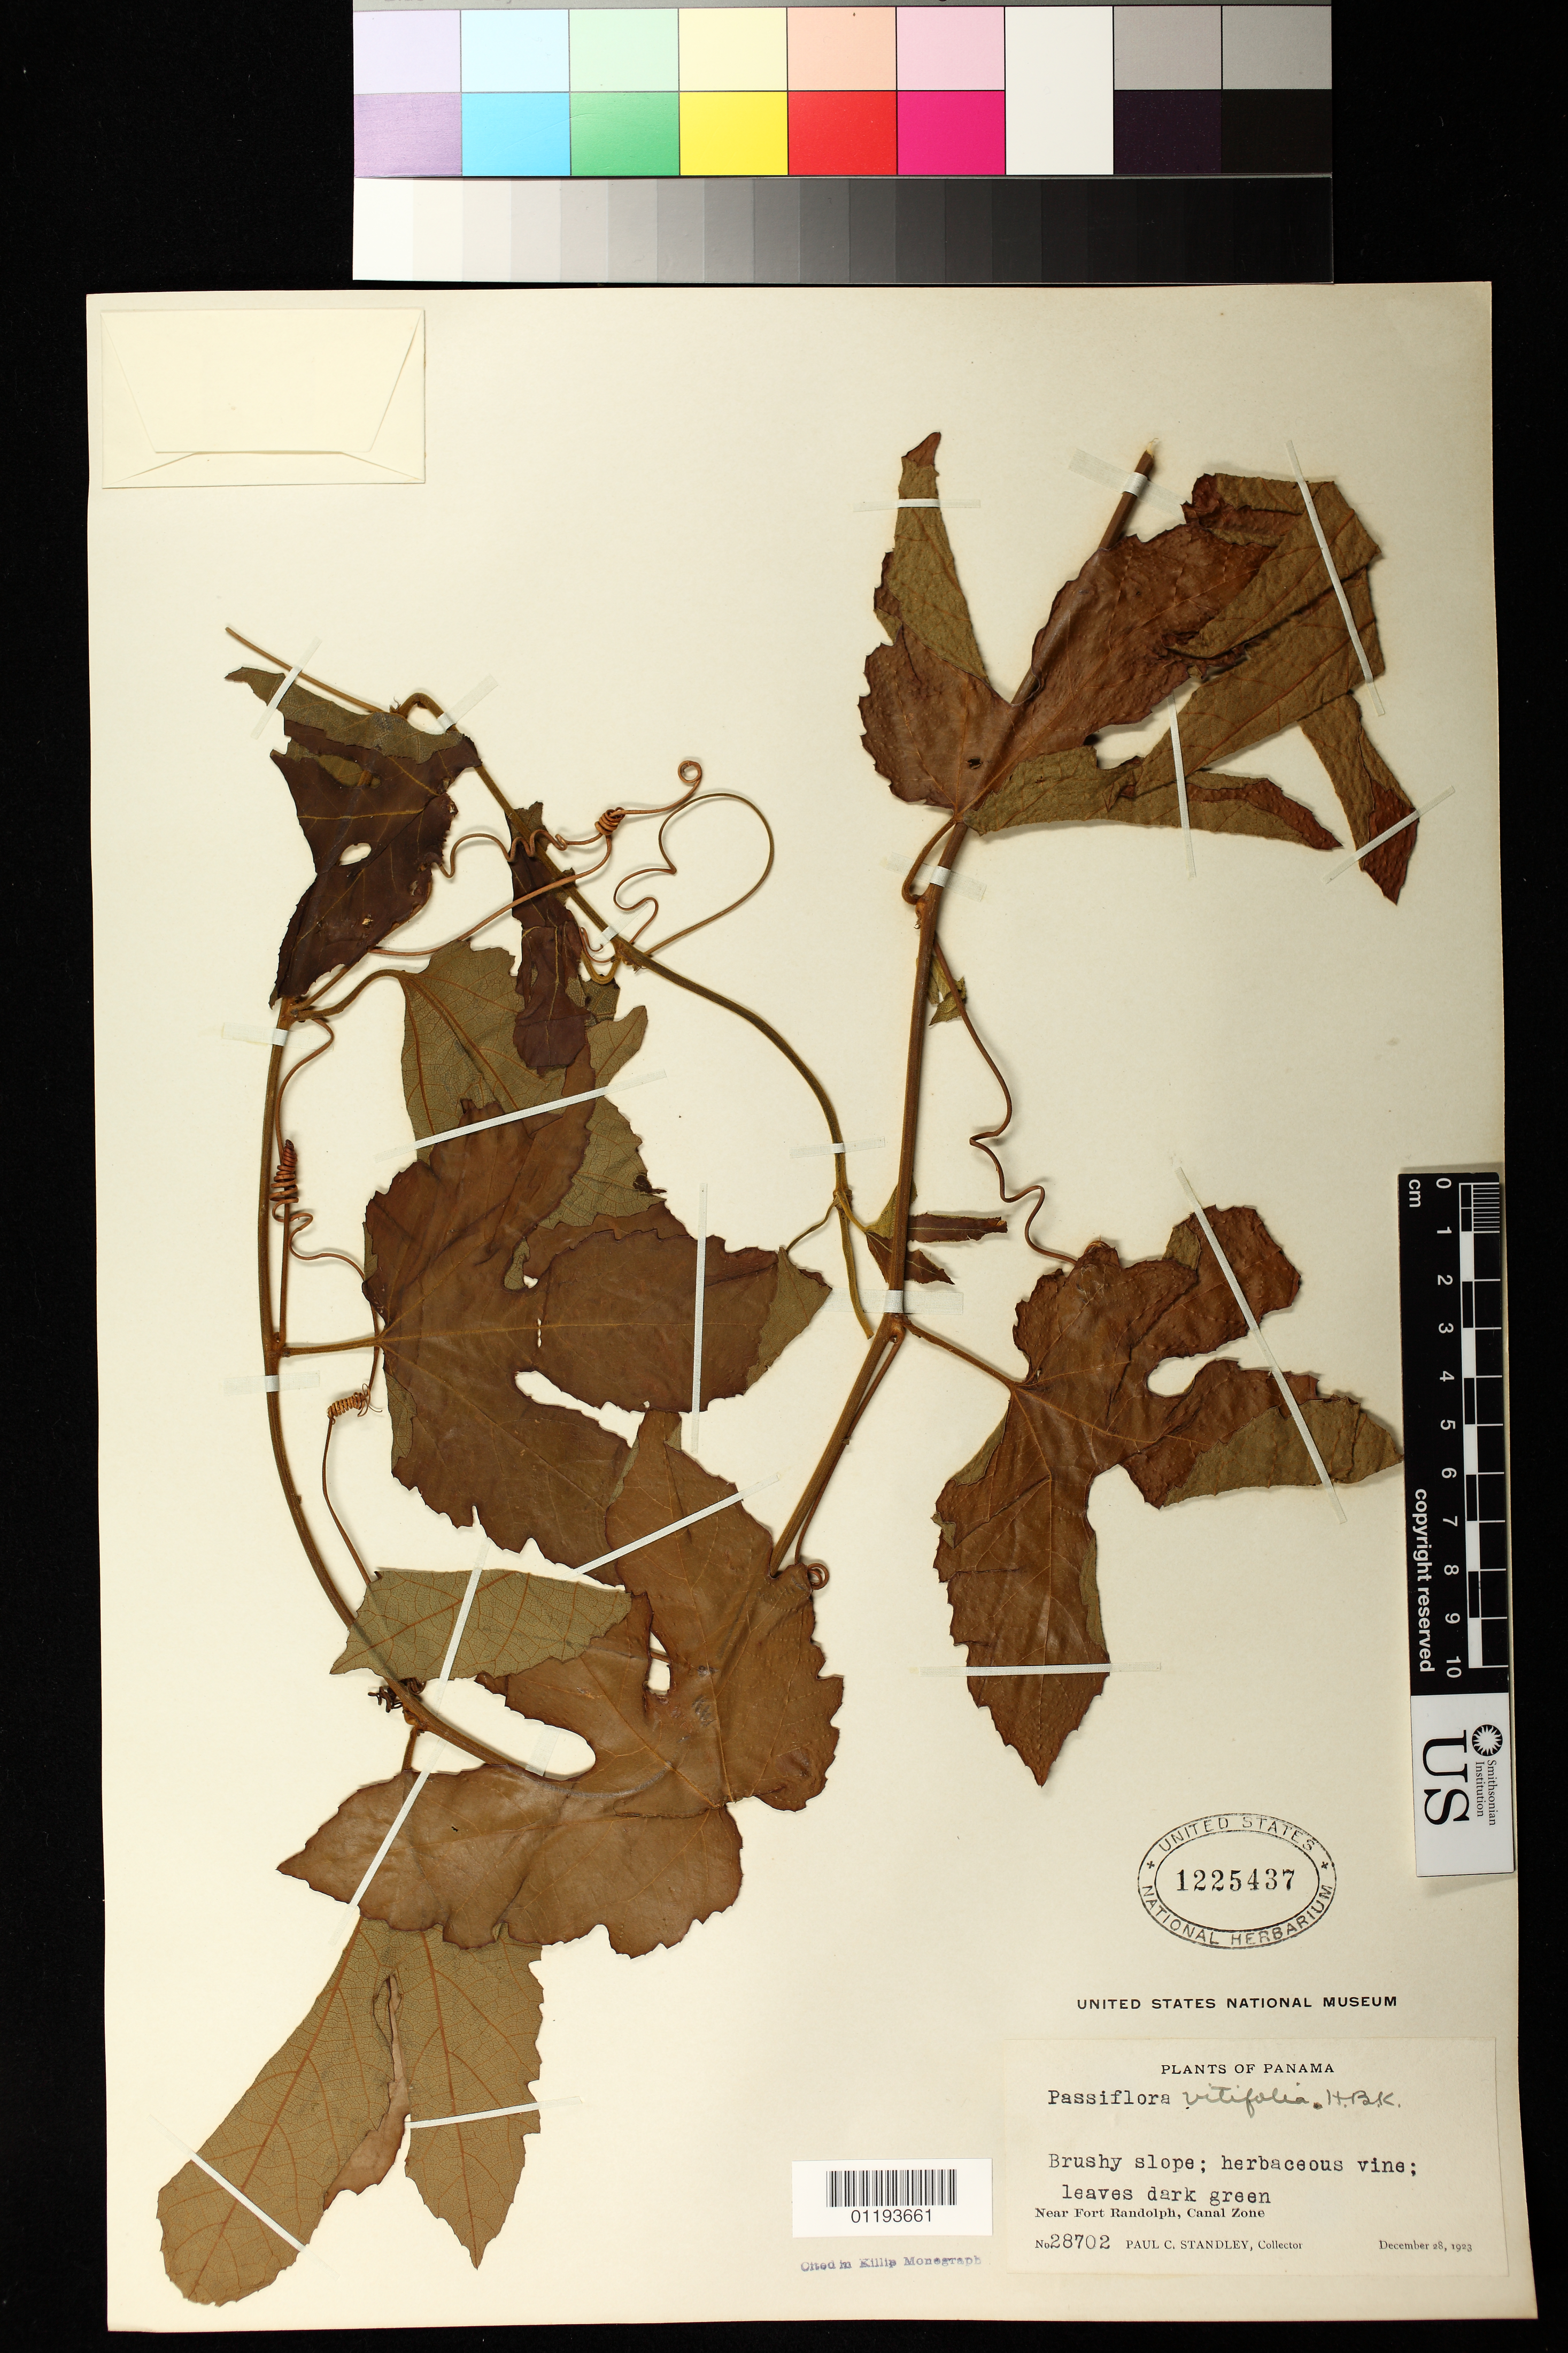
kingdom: Plantae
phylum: Tracheophyta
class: Magnoliopsida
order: Malpighiales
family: Passifloraceae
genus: Passiflora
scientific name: Passiflora vitifolia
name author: Kunth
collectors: P. C. Standley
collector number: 28702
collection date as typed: Dec 18 1923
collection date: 1923-12-18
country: Panama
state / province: Colón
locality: Near Fort Randolph, Canal Zone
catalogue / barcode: US 1225437